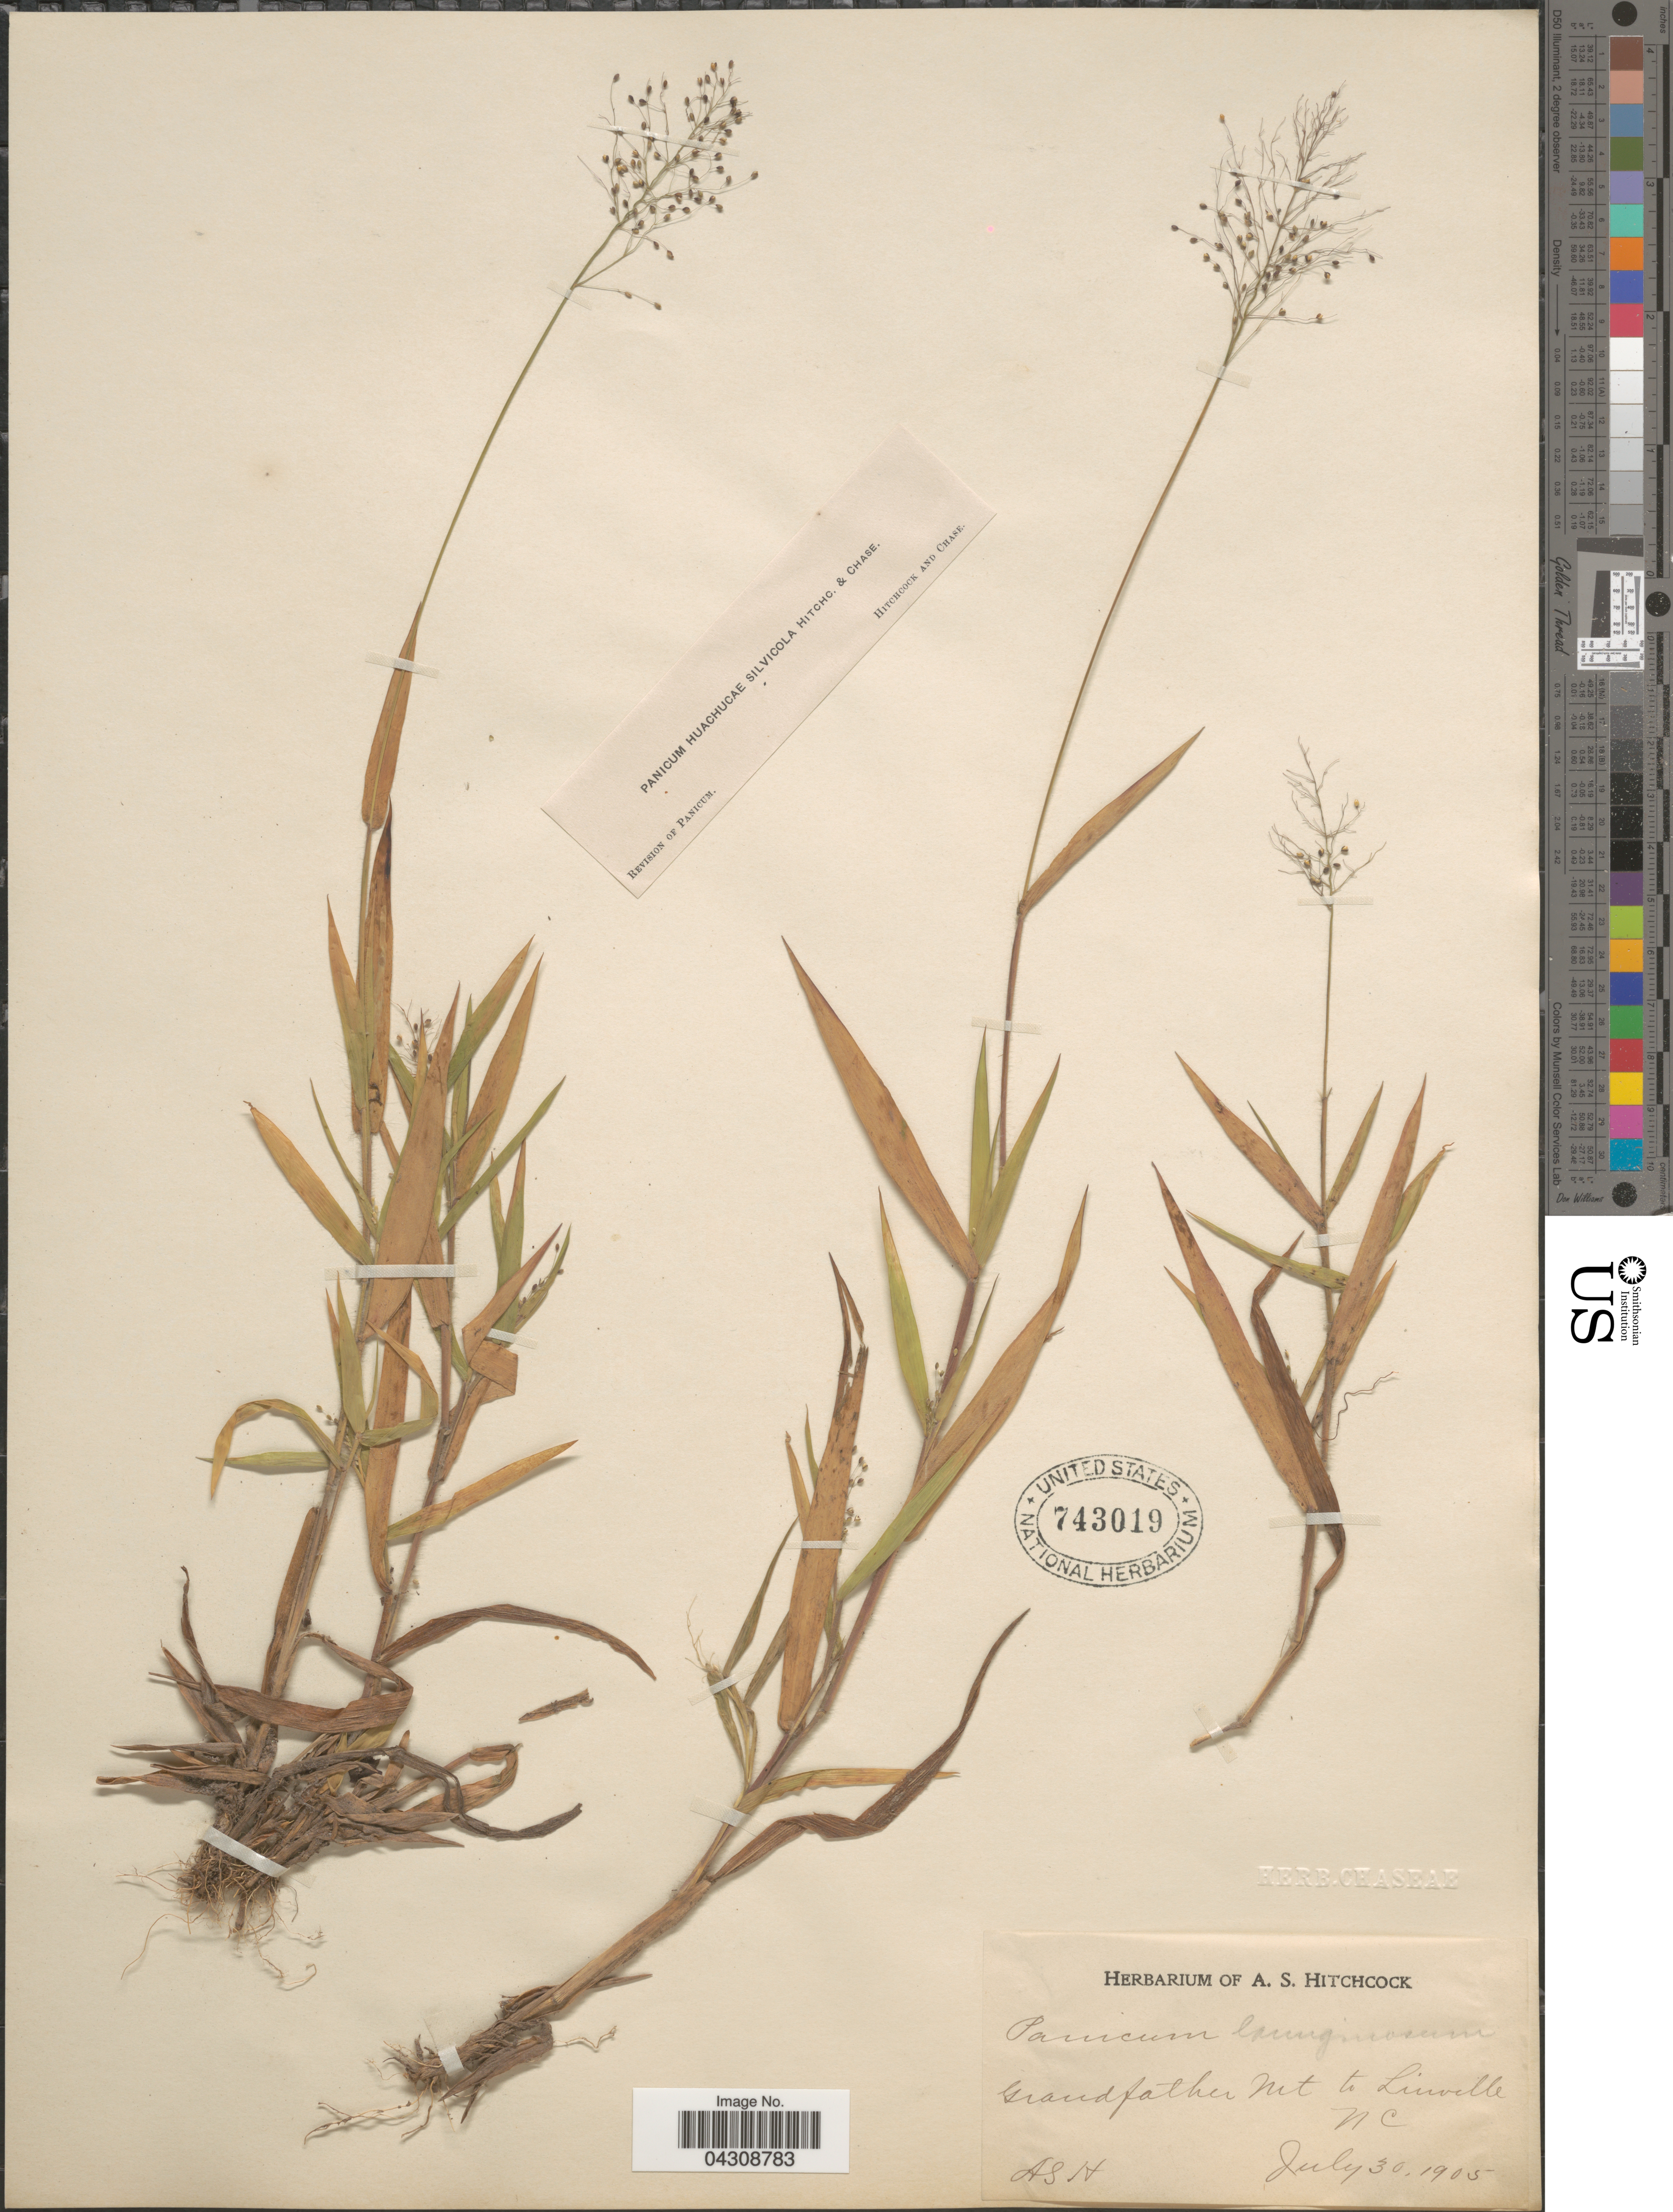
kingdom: Plantae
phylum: Tracheophyta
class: Liliopsida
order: Poales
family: Poaceae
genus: Dichanthelium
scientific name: Dichanthelium acuminatum var. acuminatum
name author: (Sw.) Gould & C.A. Clark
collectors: A. S. Hitchcock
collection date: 1905-07-30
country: United States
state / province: North Carolina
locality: Grandfather Mt to Linville.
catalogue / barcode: US 743019